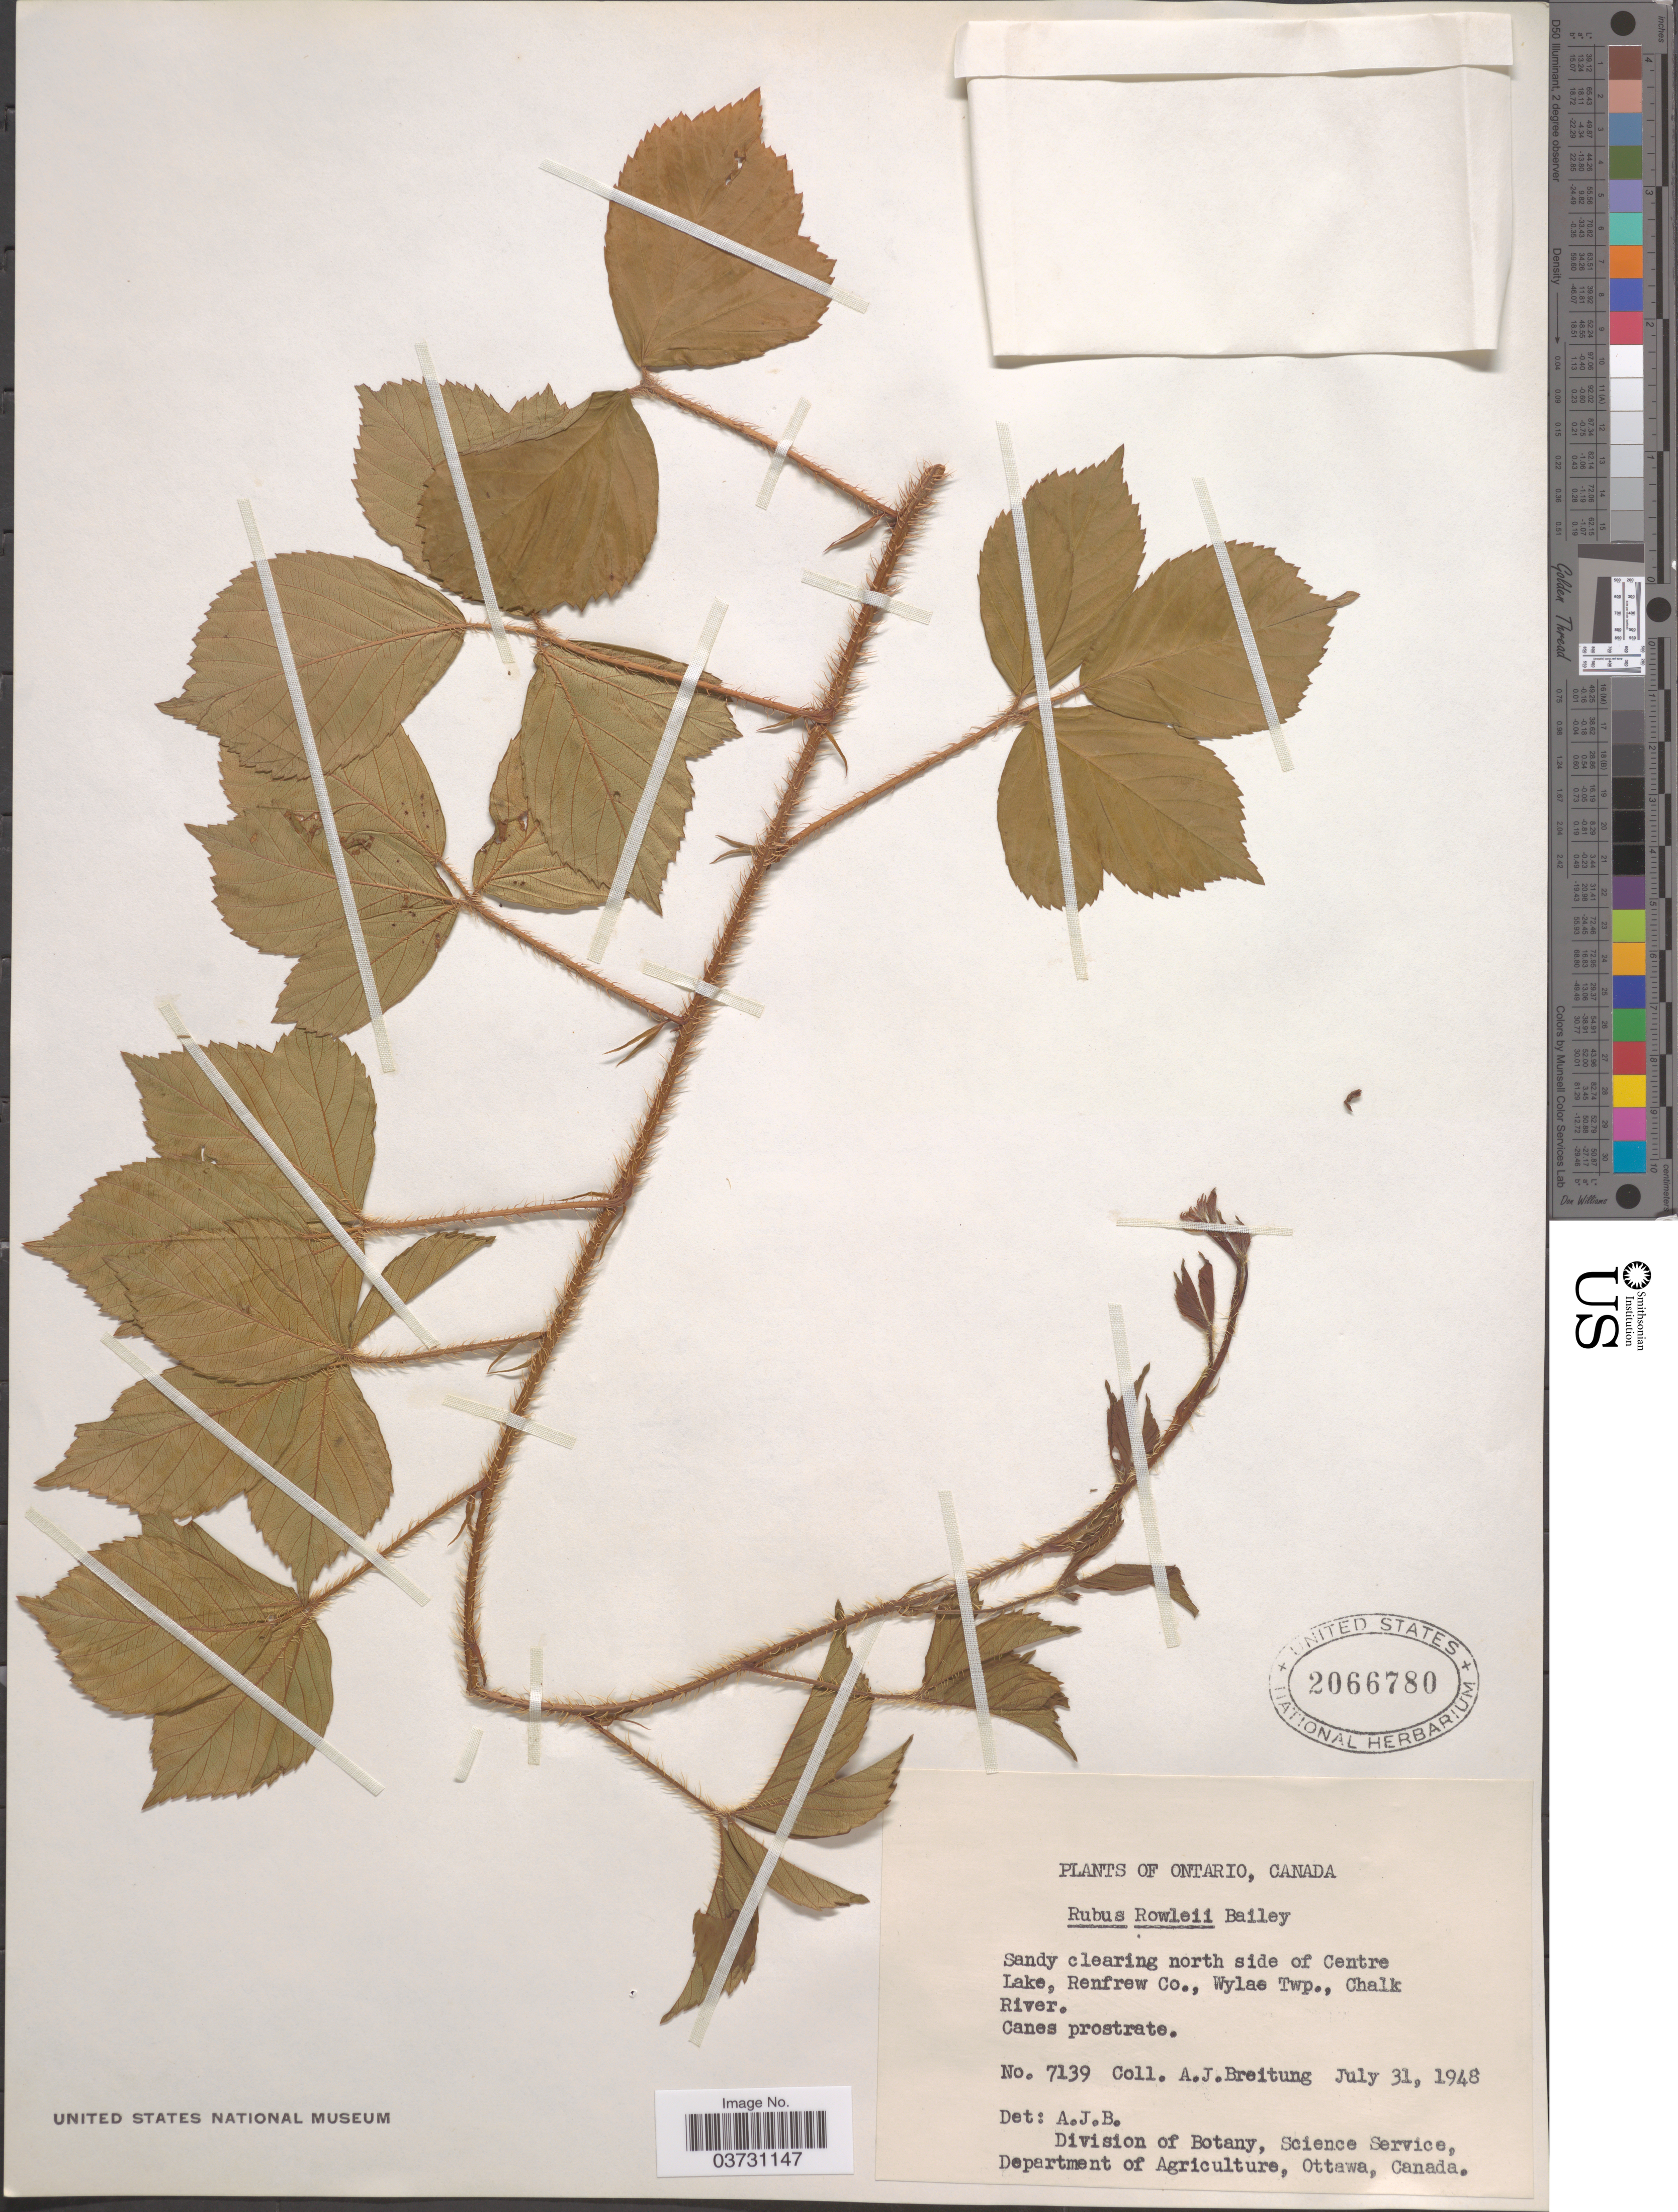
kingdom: Plantae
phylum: Tracheophyta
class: Magnoliopsida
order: Rosales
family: Rosaceae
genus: Rubus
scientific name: Rubus rowleei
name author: L.H. Bailey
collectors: A. Breitung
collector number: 7139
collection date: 1948-07-31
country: Canada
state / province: Ontario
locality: Sandy clearing north side of Centre Lake, Renfrew Co., Wylae Twp., Chalk River.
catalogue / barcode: US 2066780